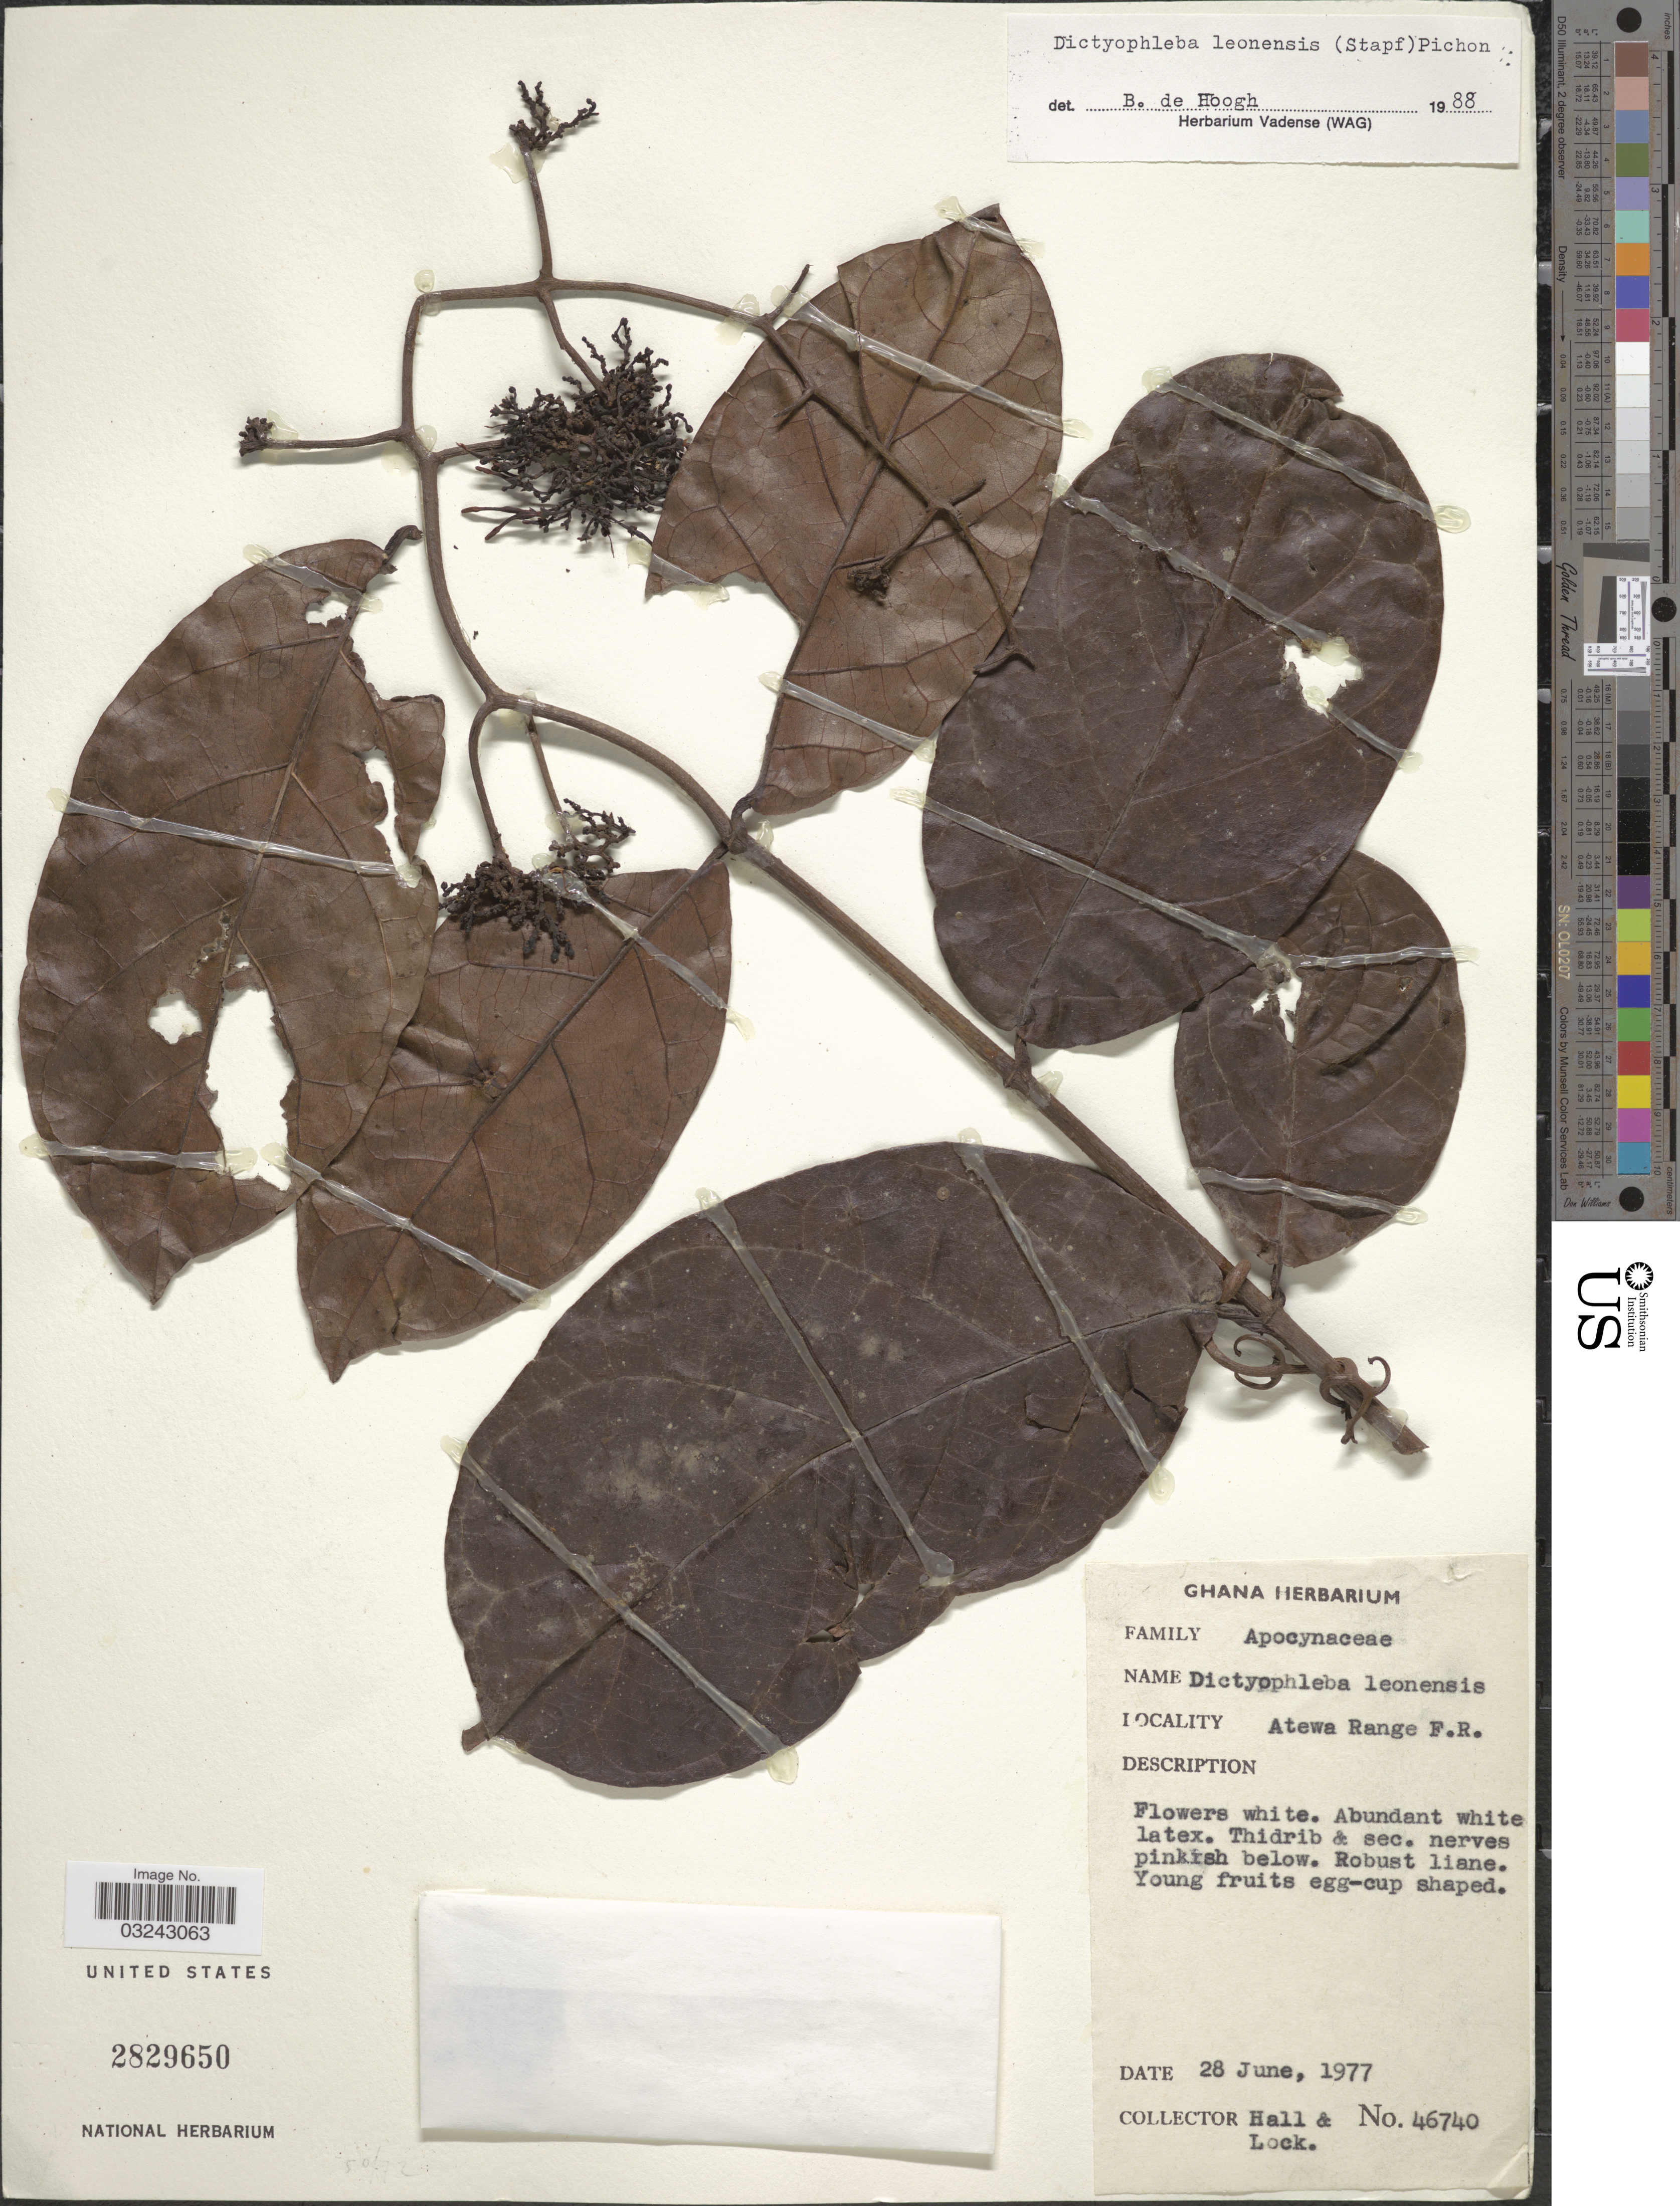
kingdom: Plantae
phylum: Tracheophyta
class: Magnoliopsida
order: Gentianales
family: Apocynaceae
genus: Dictyophleba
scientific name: Dictyophleba leonensis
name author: (Stapf) Pichon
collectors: -- Hall & -. Lock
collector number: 46740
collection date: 1977-06-28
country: Ghana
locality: Atewa Range F.R.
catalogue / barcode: US 2829650